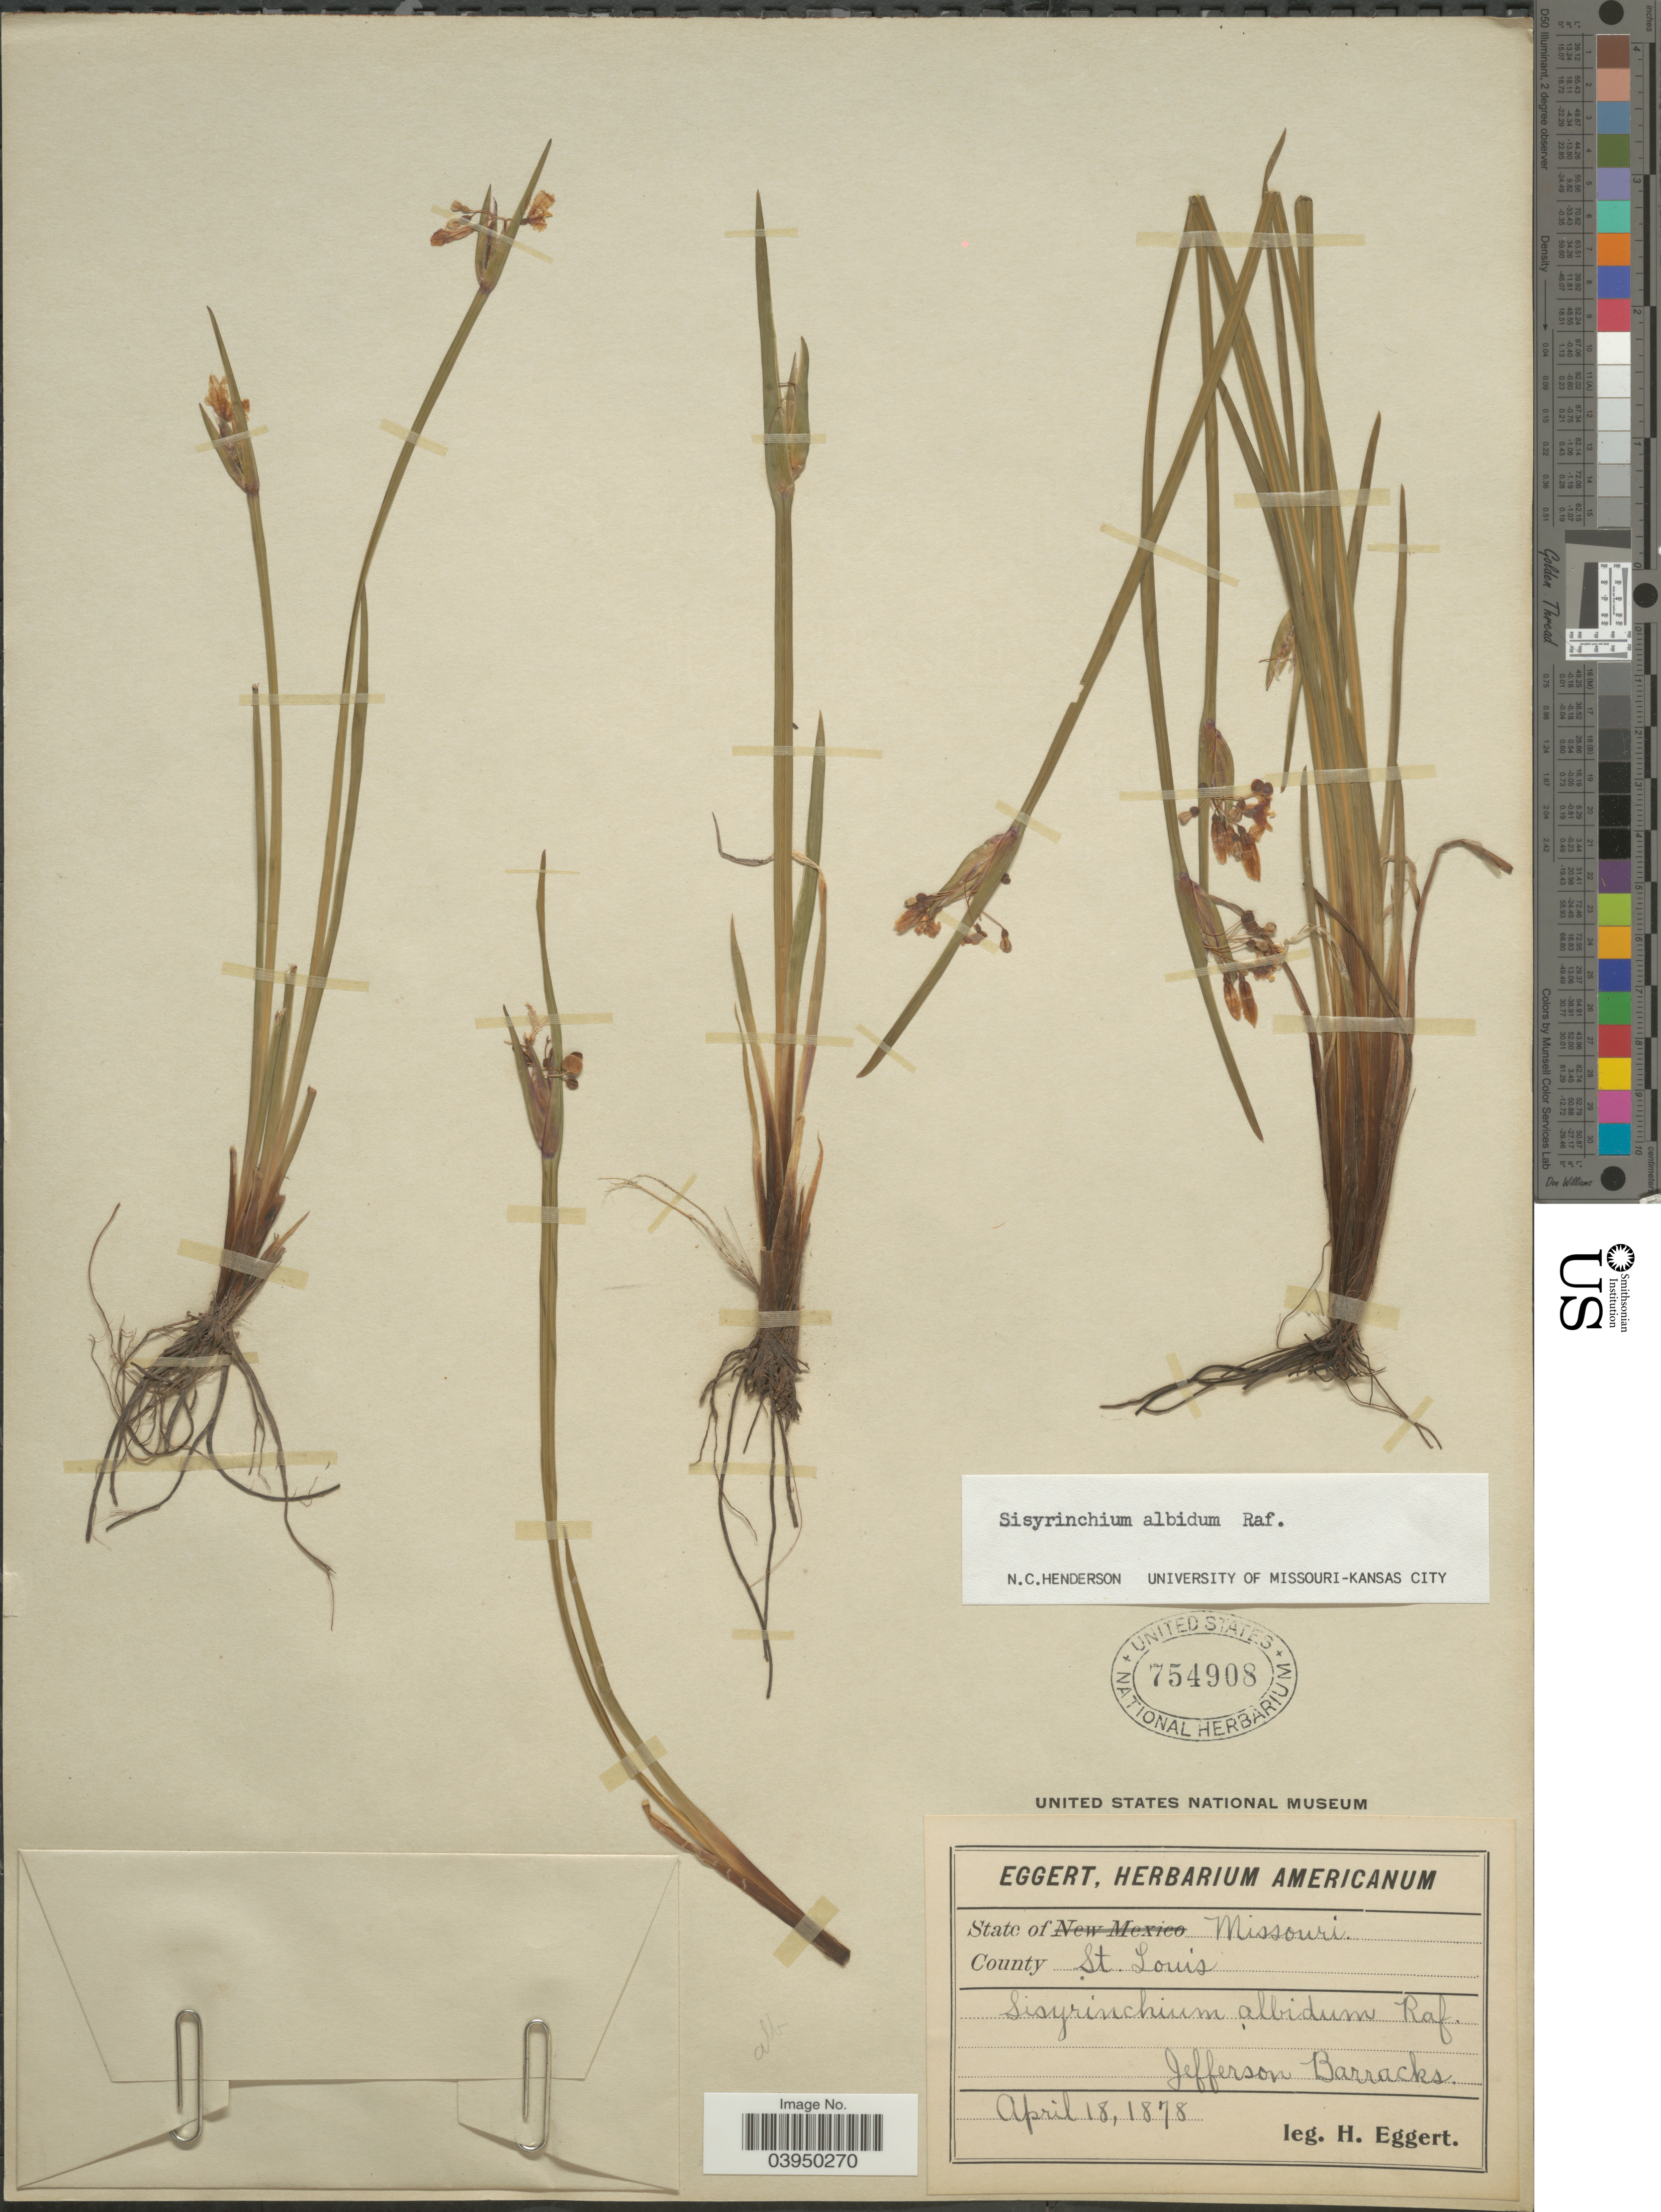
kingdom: Plantae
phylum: Tracheophyta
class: Liliopsida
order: Asparagales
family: Iridaceae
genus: Sisyrinchium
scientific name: Sisyrinchium albidum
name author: Raf.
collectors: H. Eggert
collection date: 1878-04-18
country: United States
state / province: Missouri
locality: County St. Louis. Jefferson Barracks.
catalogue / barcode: US 754908